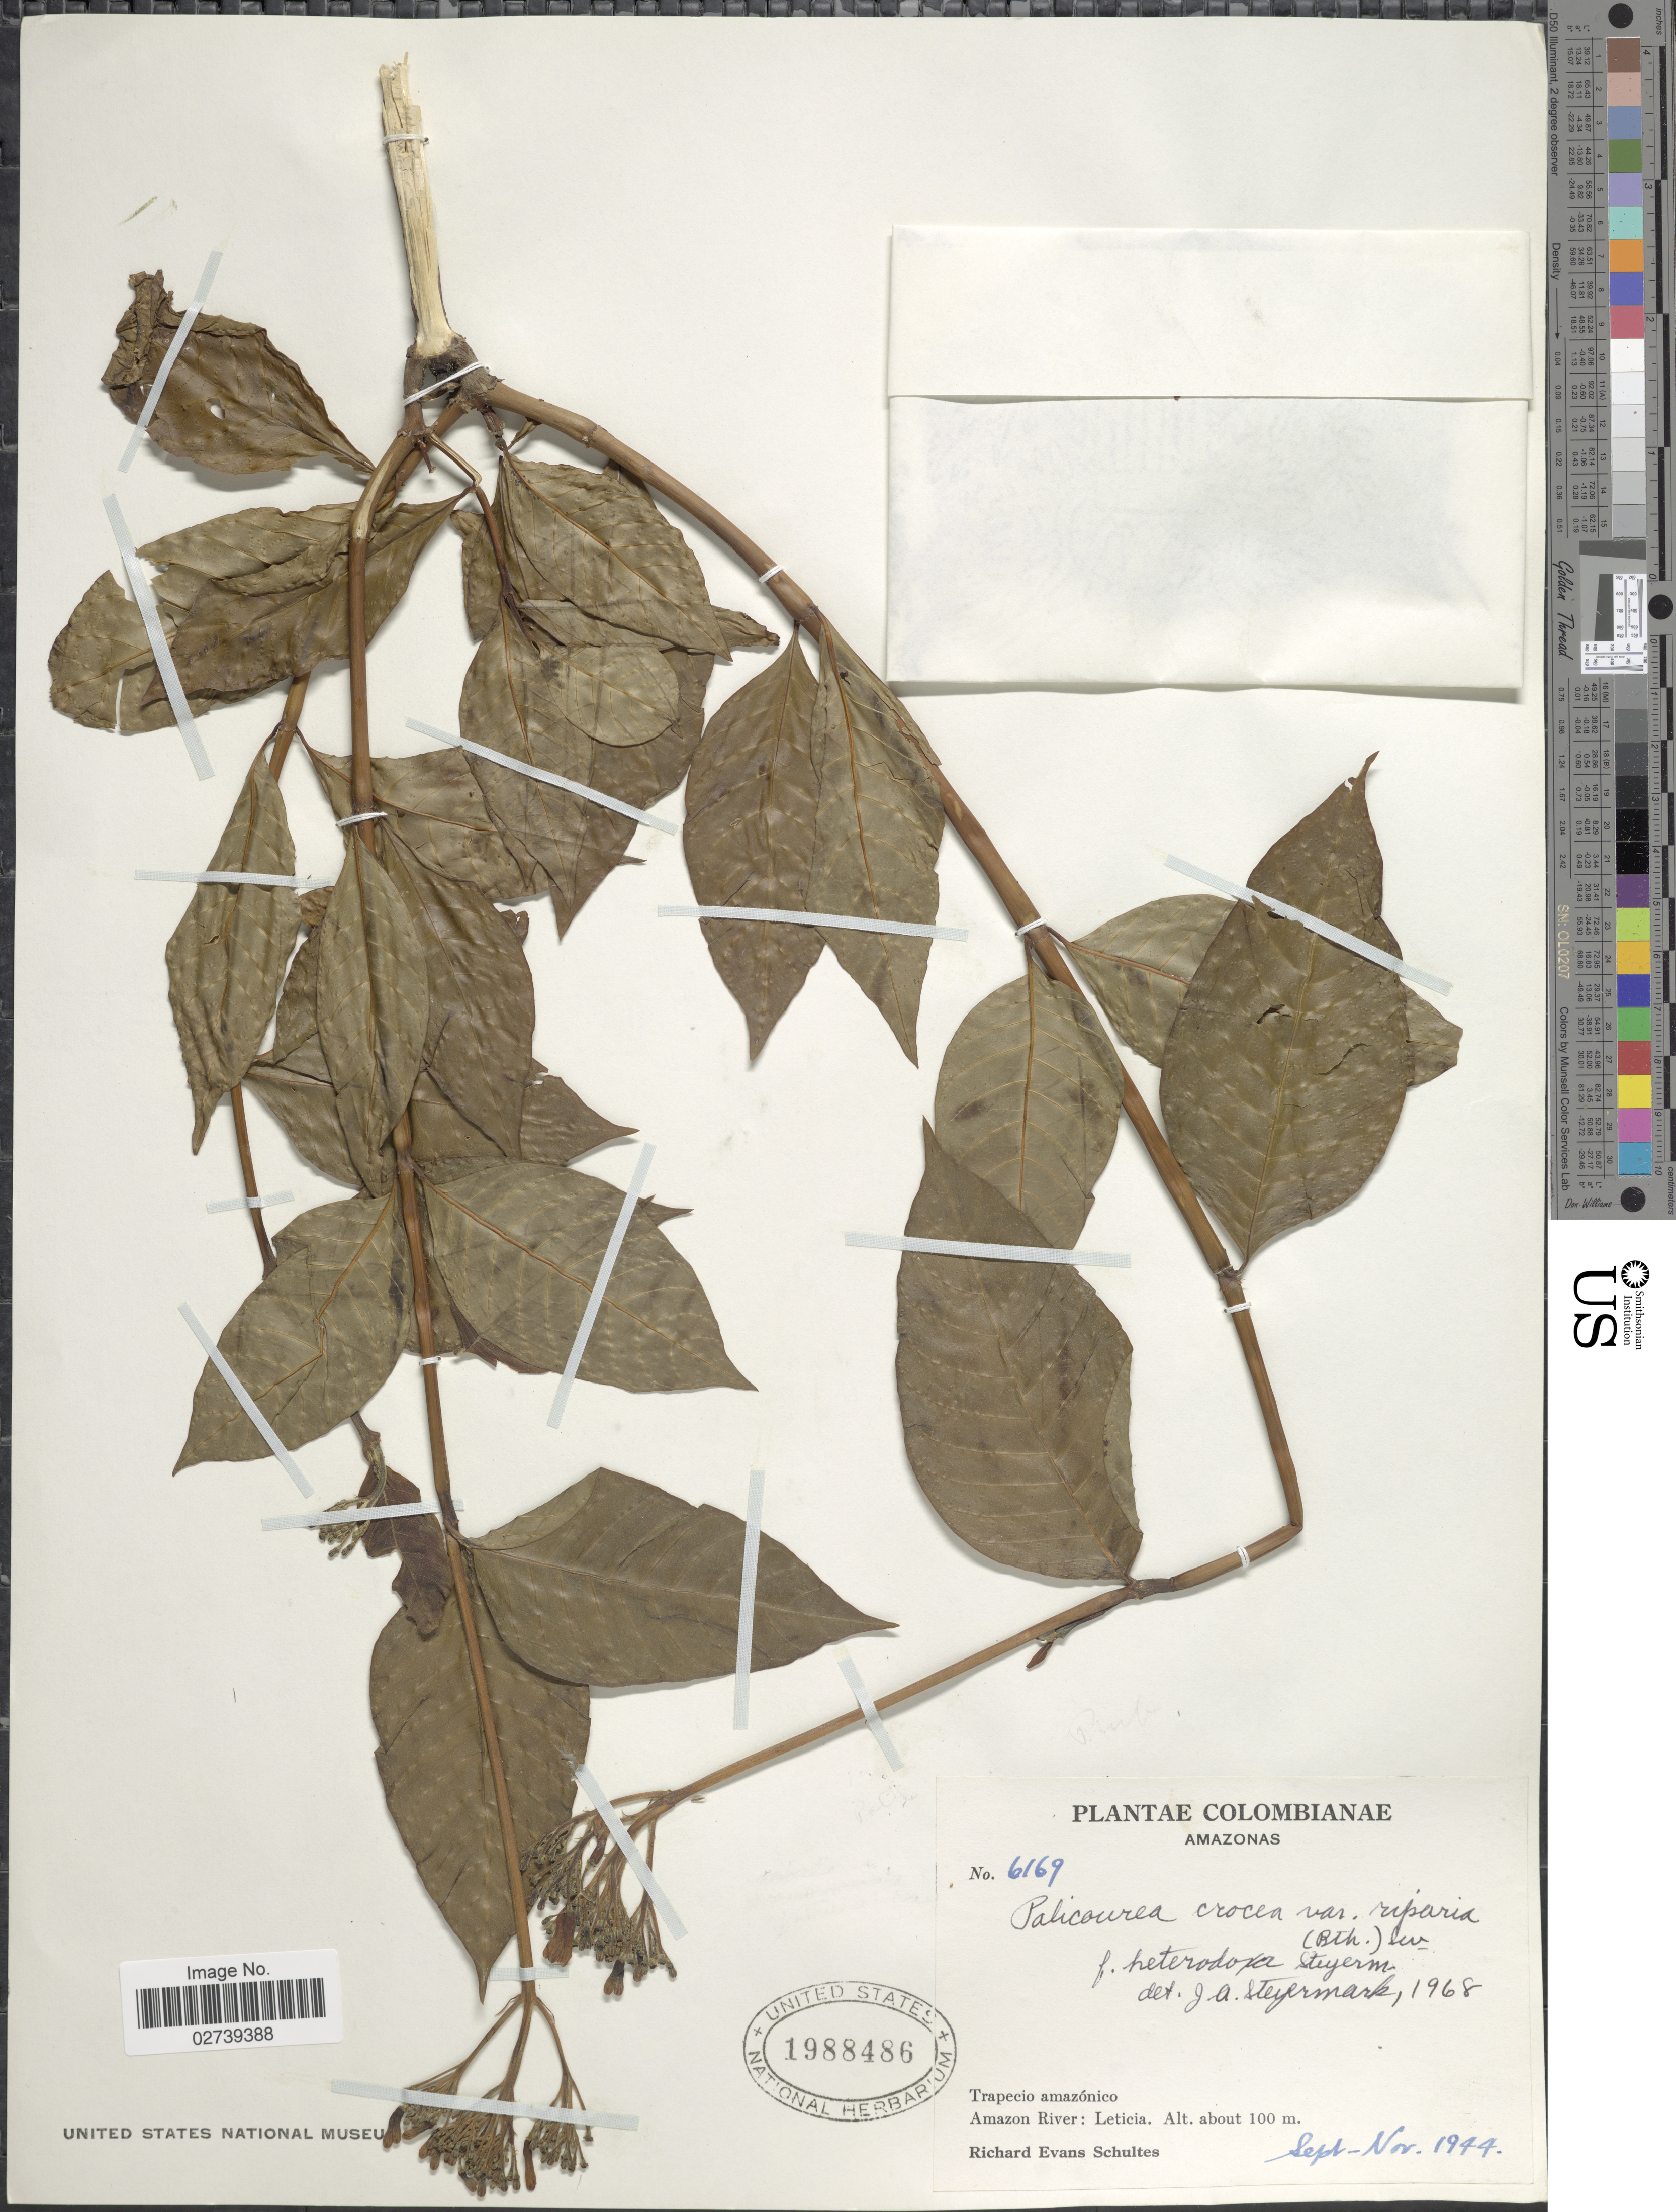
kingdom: Plantae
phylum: Tracheophyta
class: Magnoliopsida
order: Gentianales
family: Rubiaceae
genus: Palicourea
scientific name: Palicourea crocea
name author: (Sw.) Schult.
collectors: R. E. Schultes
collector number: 6169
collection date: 1944-09/1944-11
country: Colombia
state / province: Amazônas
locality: Trapecio amazonico, Amazon River: Leticia.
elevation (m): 100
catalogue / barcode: US 1988486